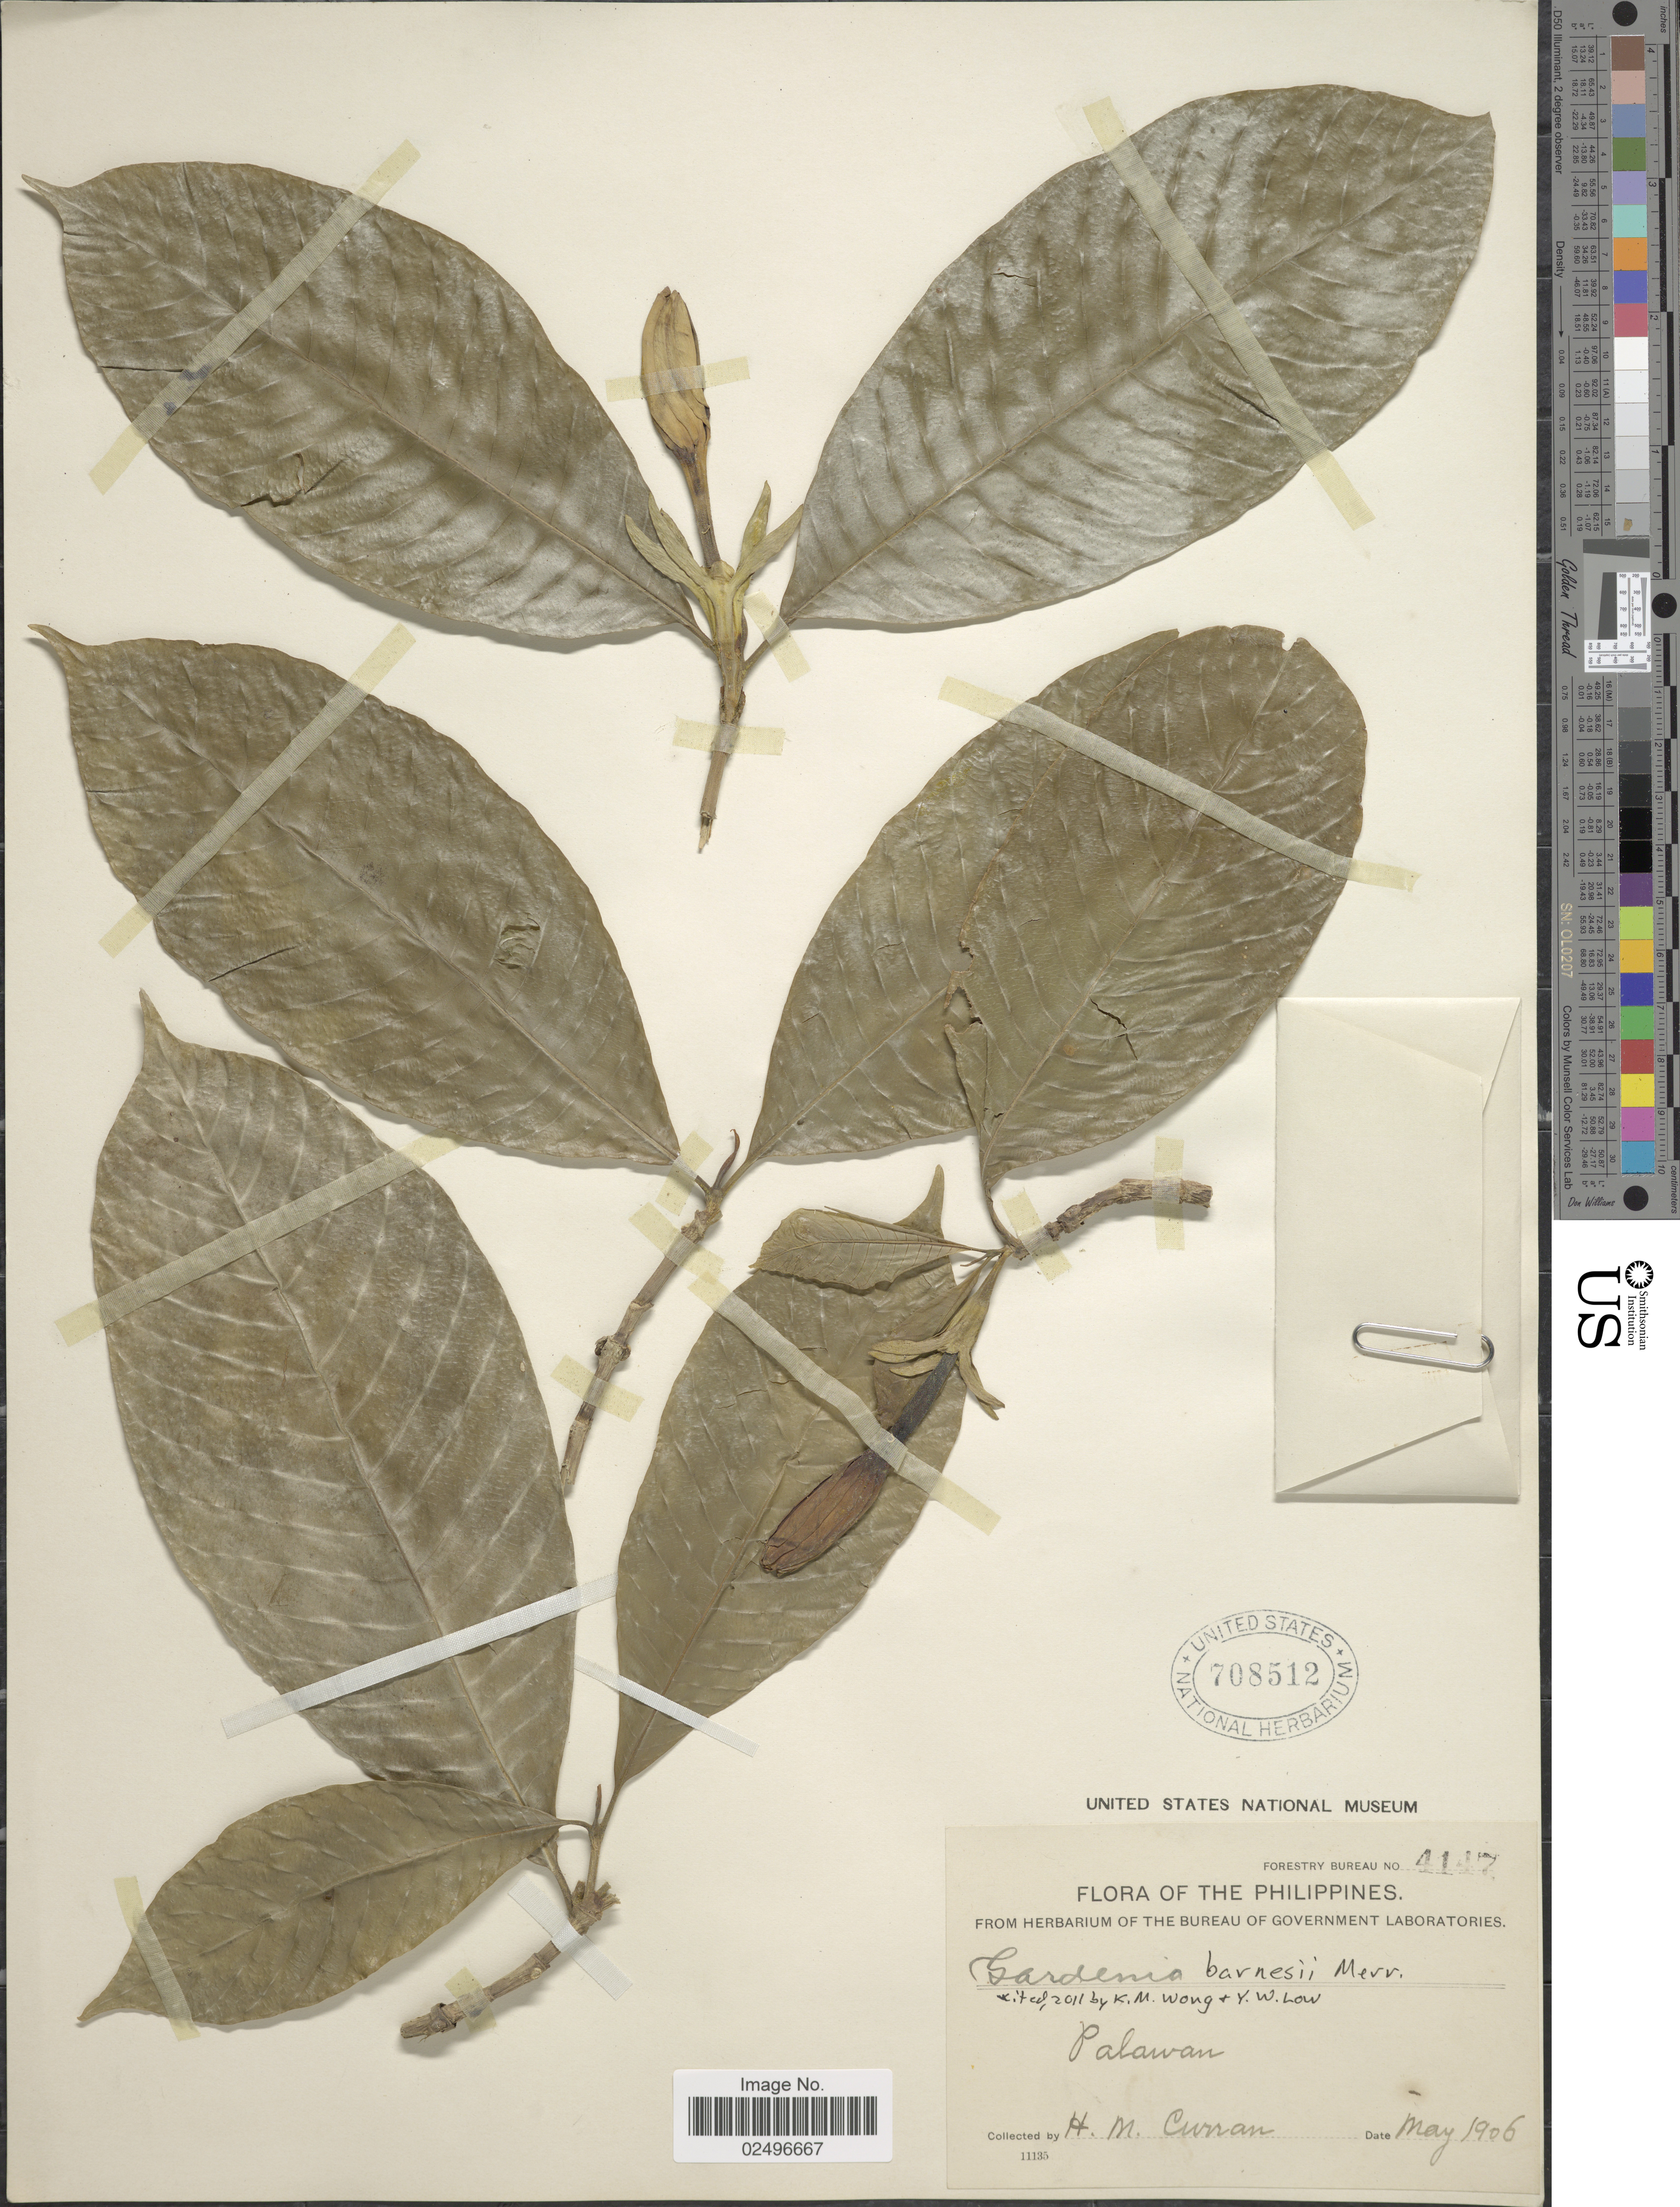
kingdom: Plantae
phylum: Tracheophyta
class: Magnoliopsida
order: Gentianales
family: Rubiaceae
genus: Gardenia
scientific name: Gardenia barnesii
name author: Merr.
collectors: H. M. Curran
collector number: Forestry Bureau 4147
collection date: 1906-05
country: Philippines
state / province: Mimaropa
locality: Palawan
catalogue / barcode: US 708512